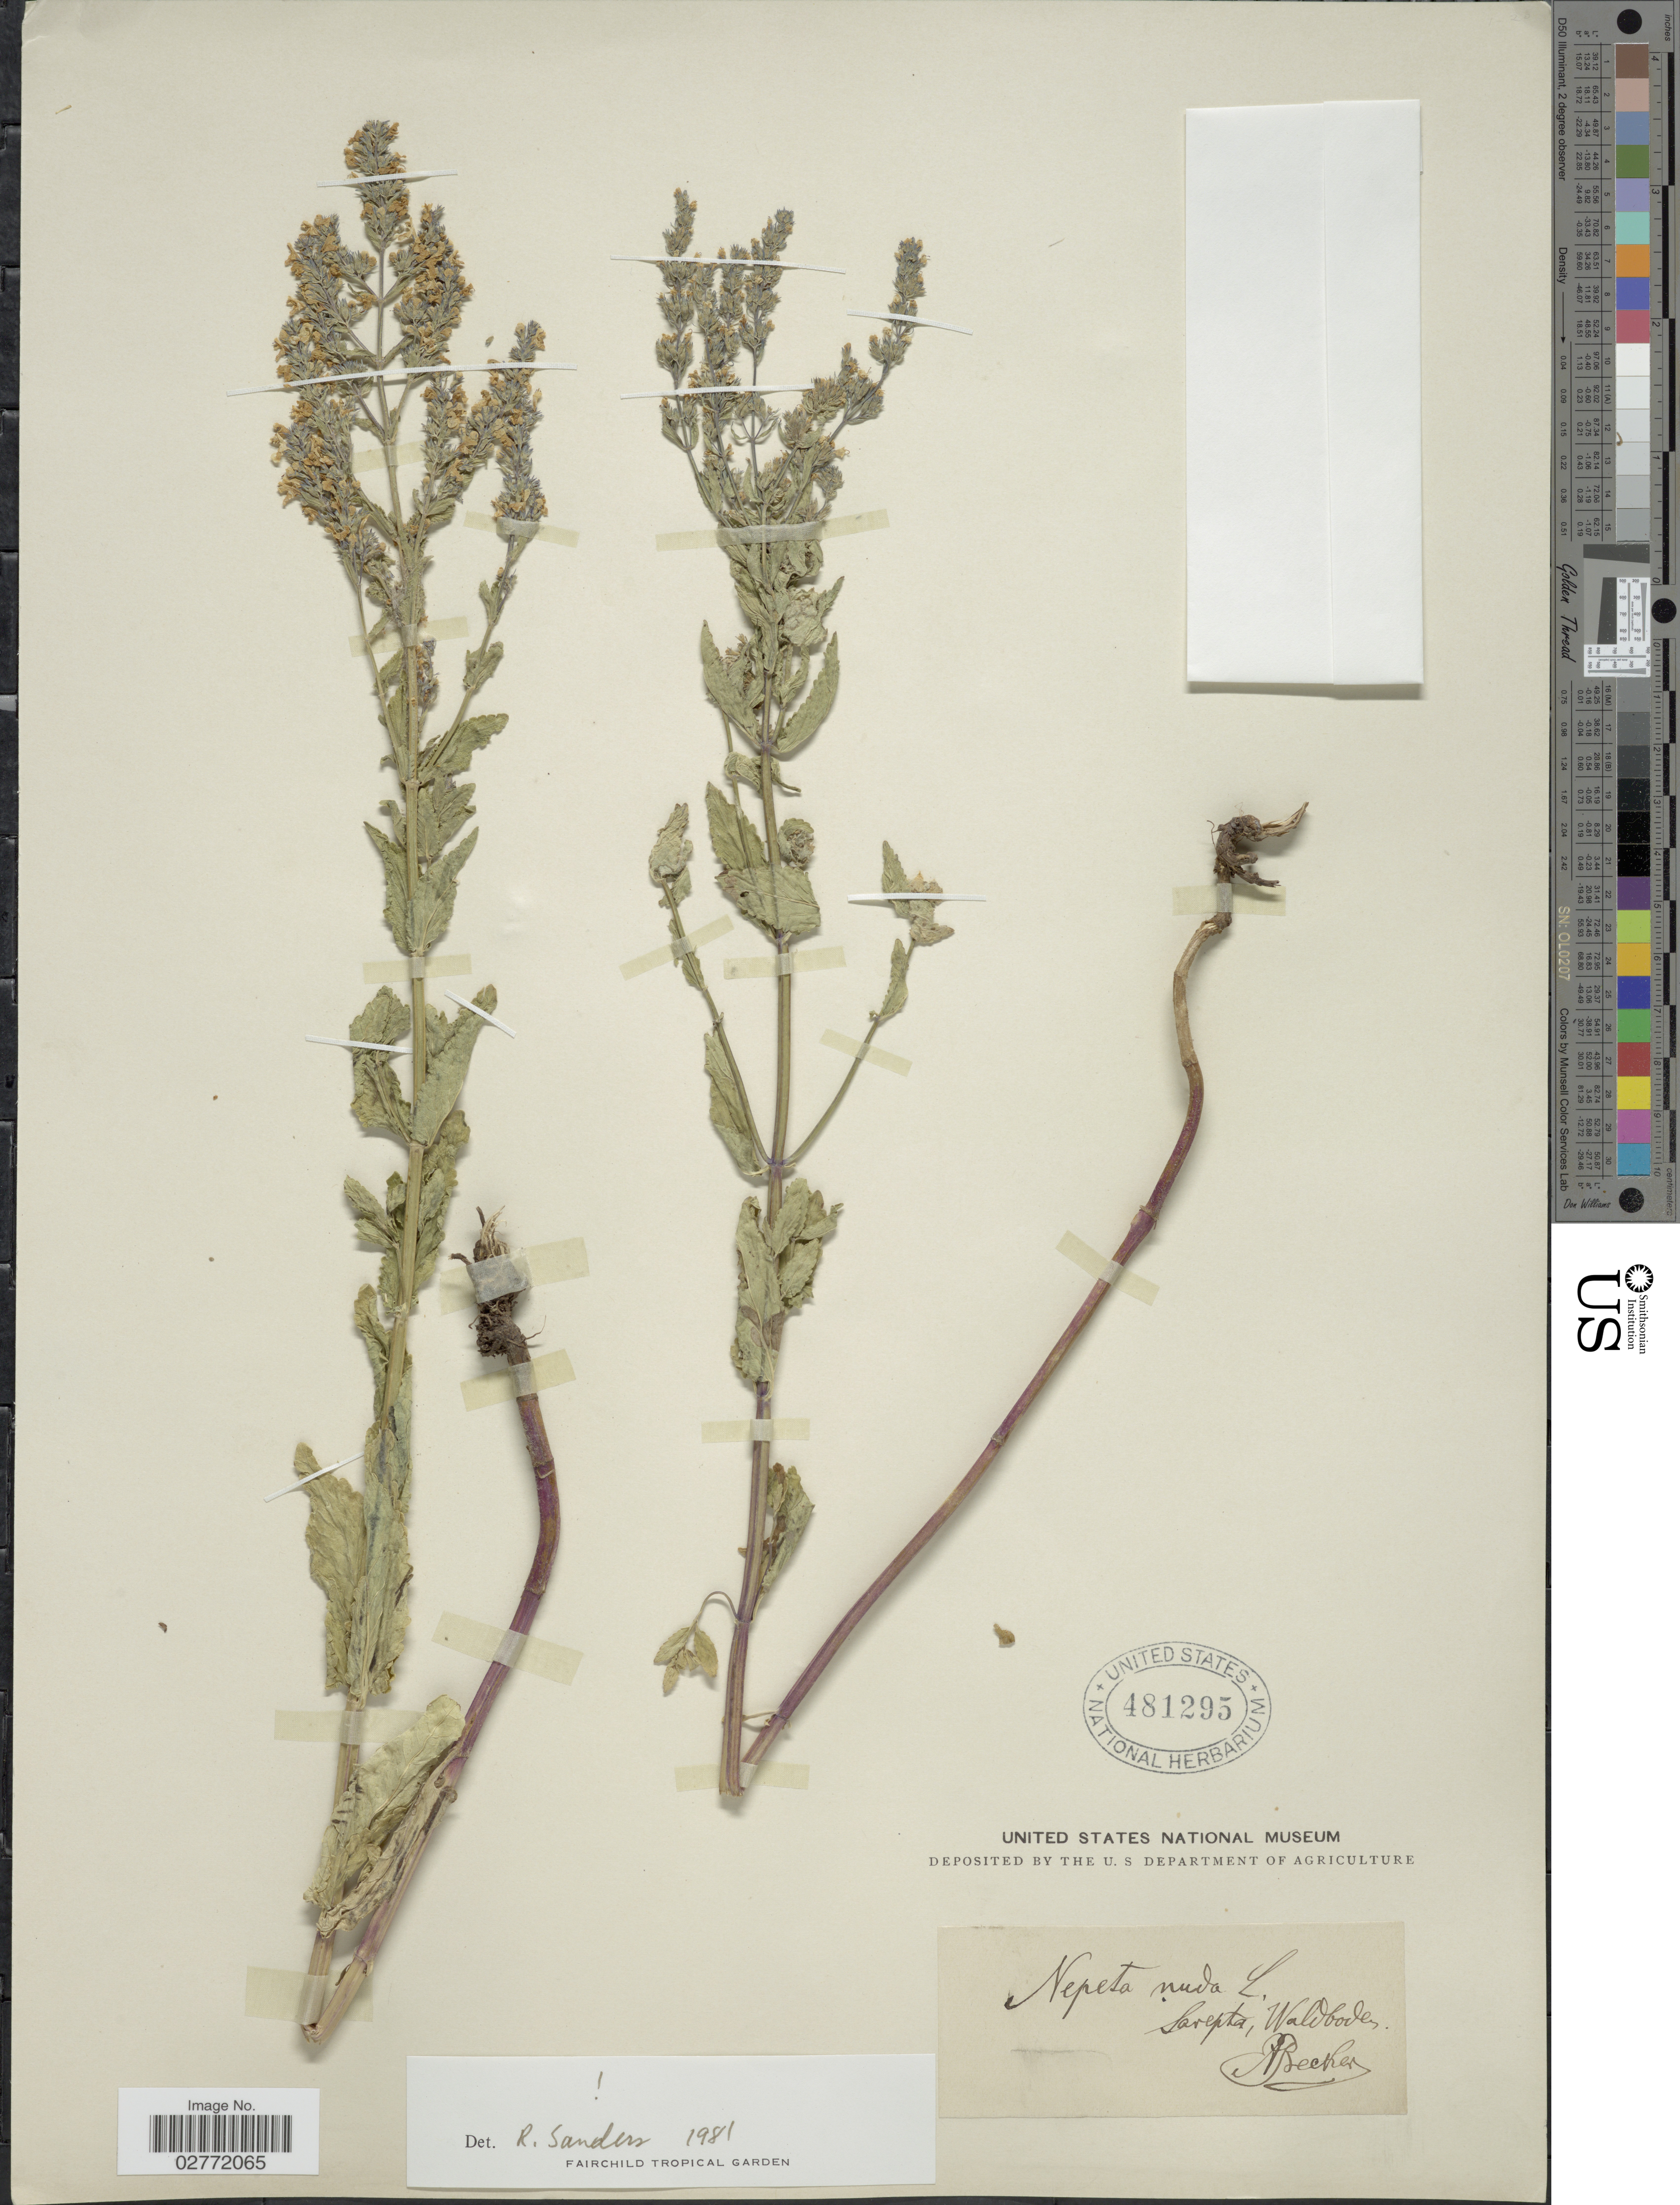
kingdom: Plantae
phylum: Tracheophyta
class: Magnoliopsida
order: Lamiales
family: Lamiaceae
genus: Nepeta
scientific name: Nepeta nuda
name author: L.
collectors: A. Becker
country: Russian Federation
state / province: Volgograd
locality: Sarepta, Waldboden.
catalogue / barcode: US 481295